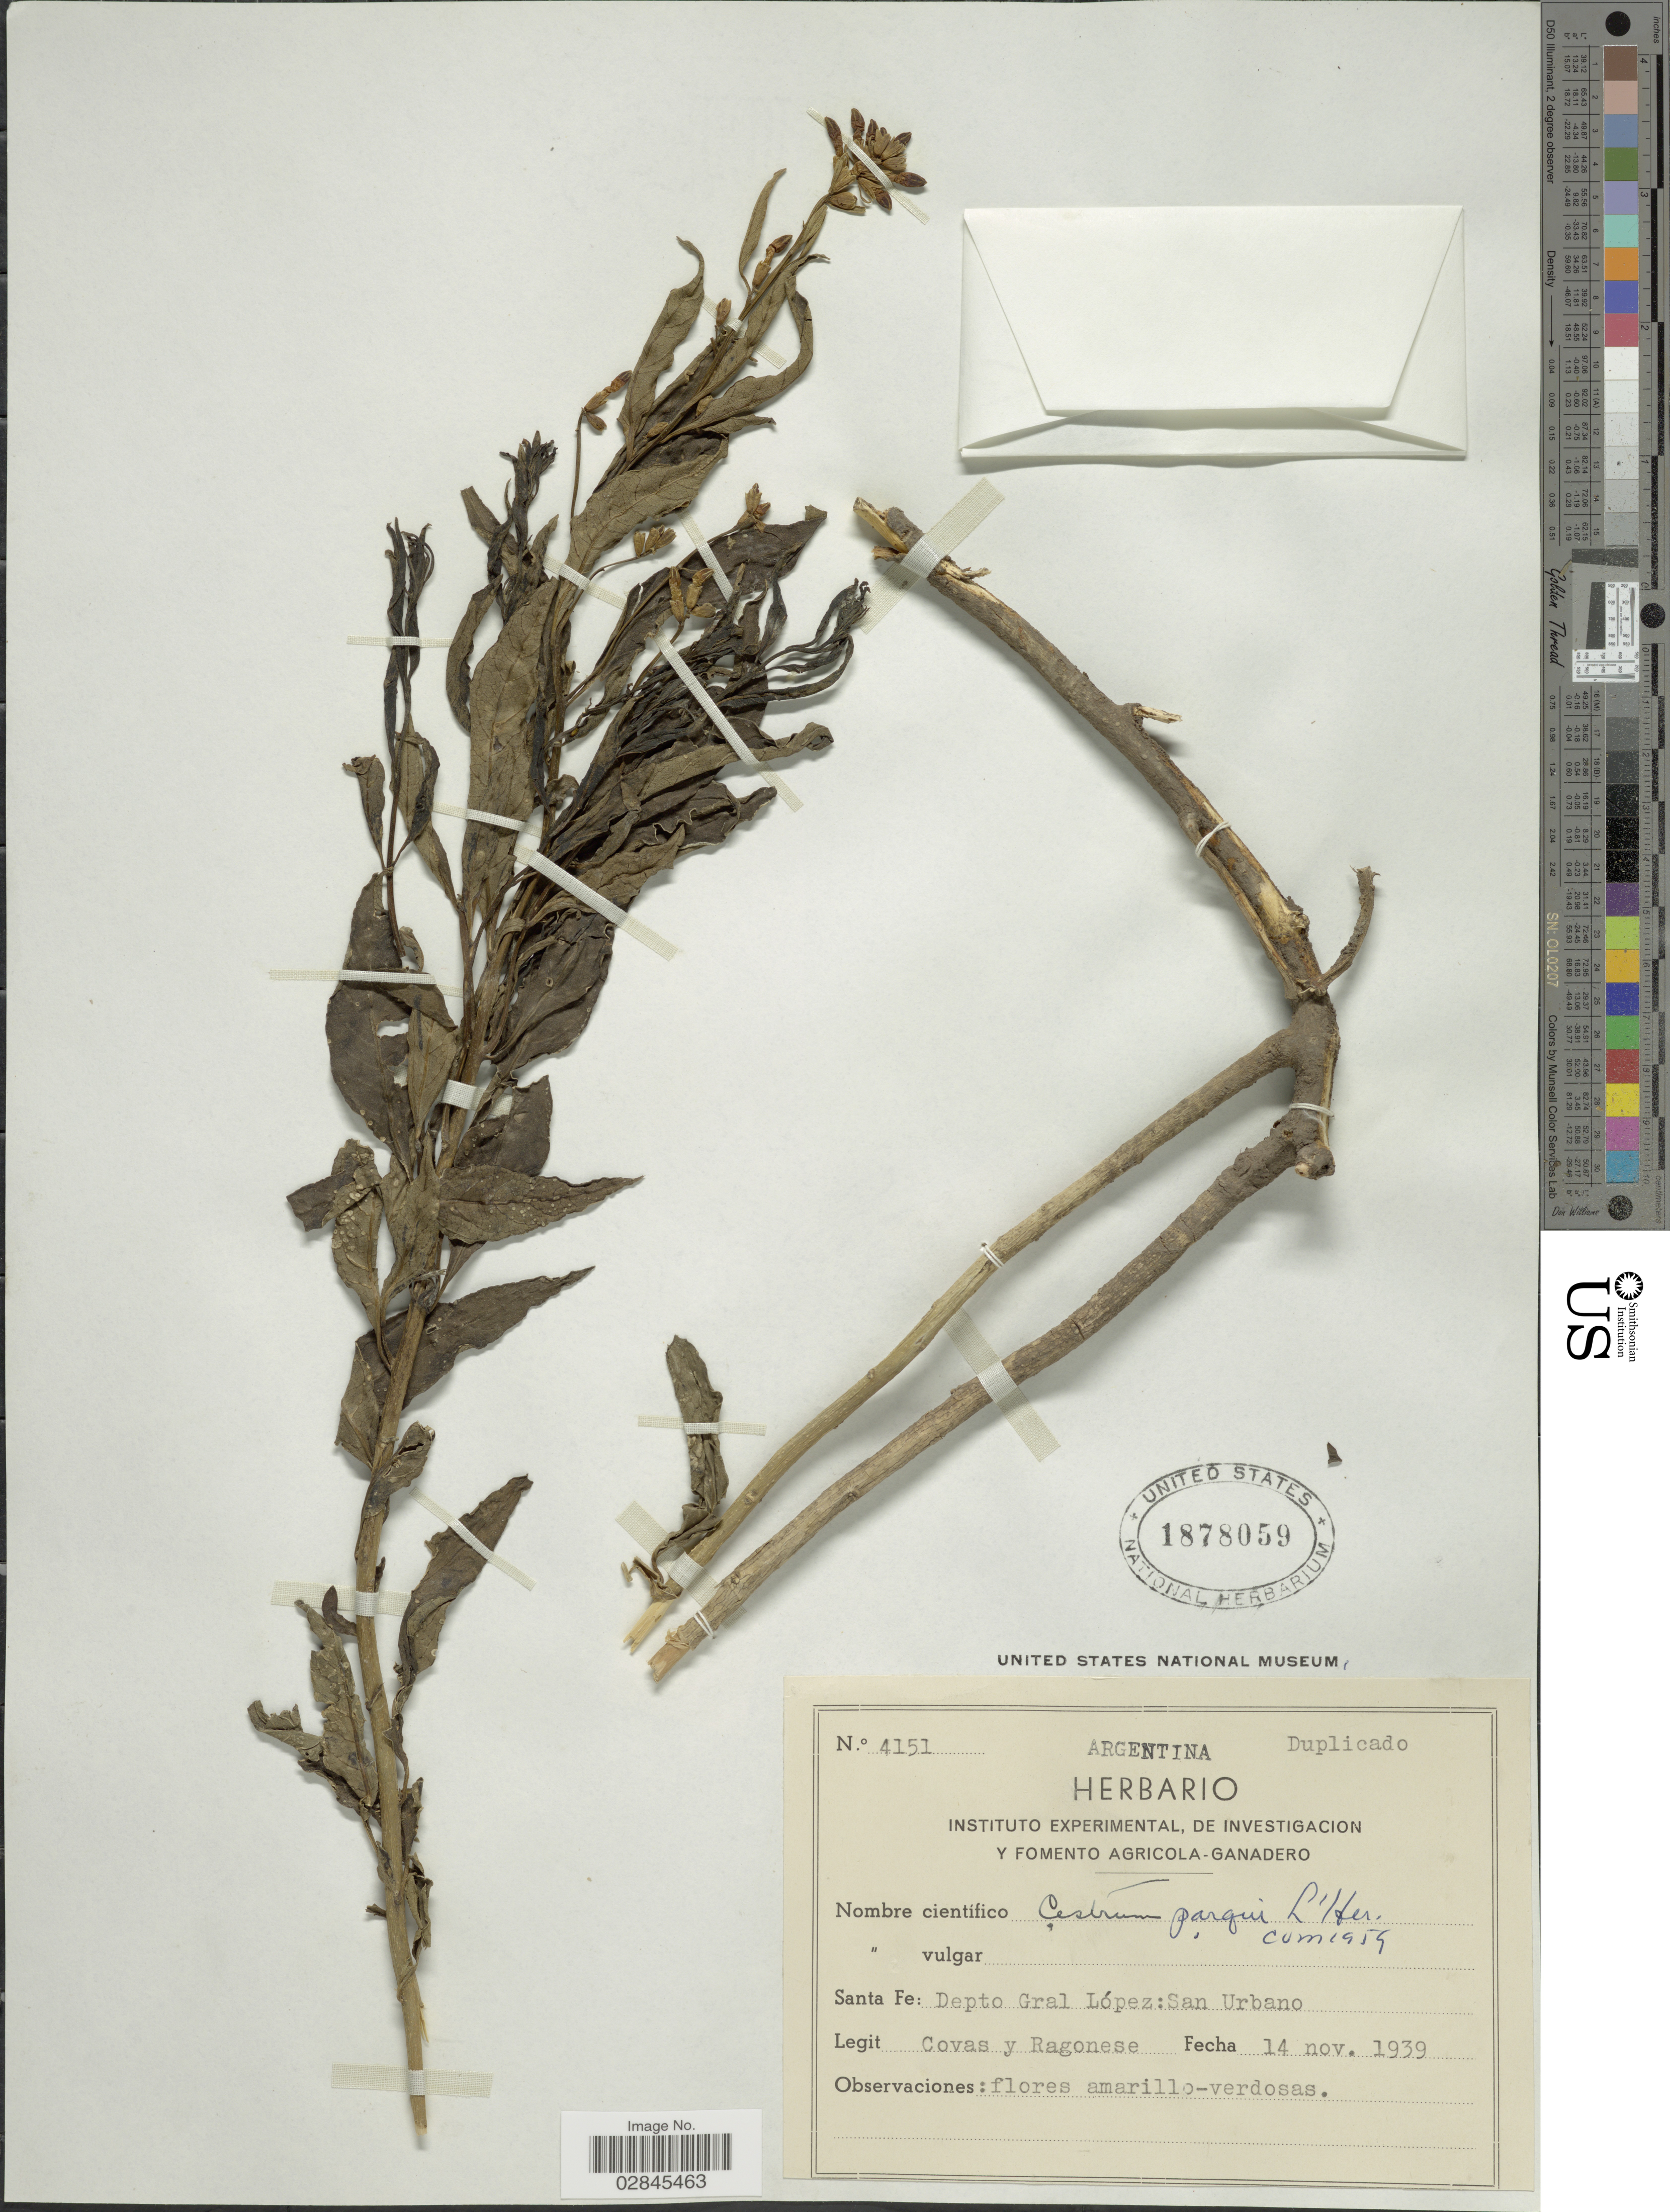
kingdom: Plantae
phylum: Tracheophyta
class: Magnoliopsida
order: Solanales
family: Solanaceae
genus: Cestrum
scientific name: Cestrum parqui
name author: L'Hér.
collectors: -. Covas & Ragonese, --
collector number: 4151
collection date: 1939-11-14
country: Argentina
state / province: Santa Fe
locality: Depto Gral López: San Urbano.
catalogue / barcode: US 1878059